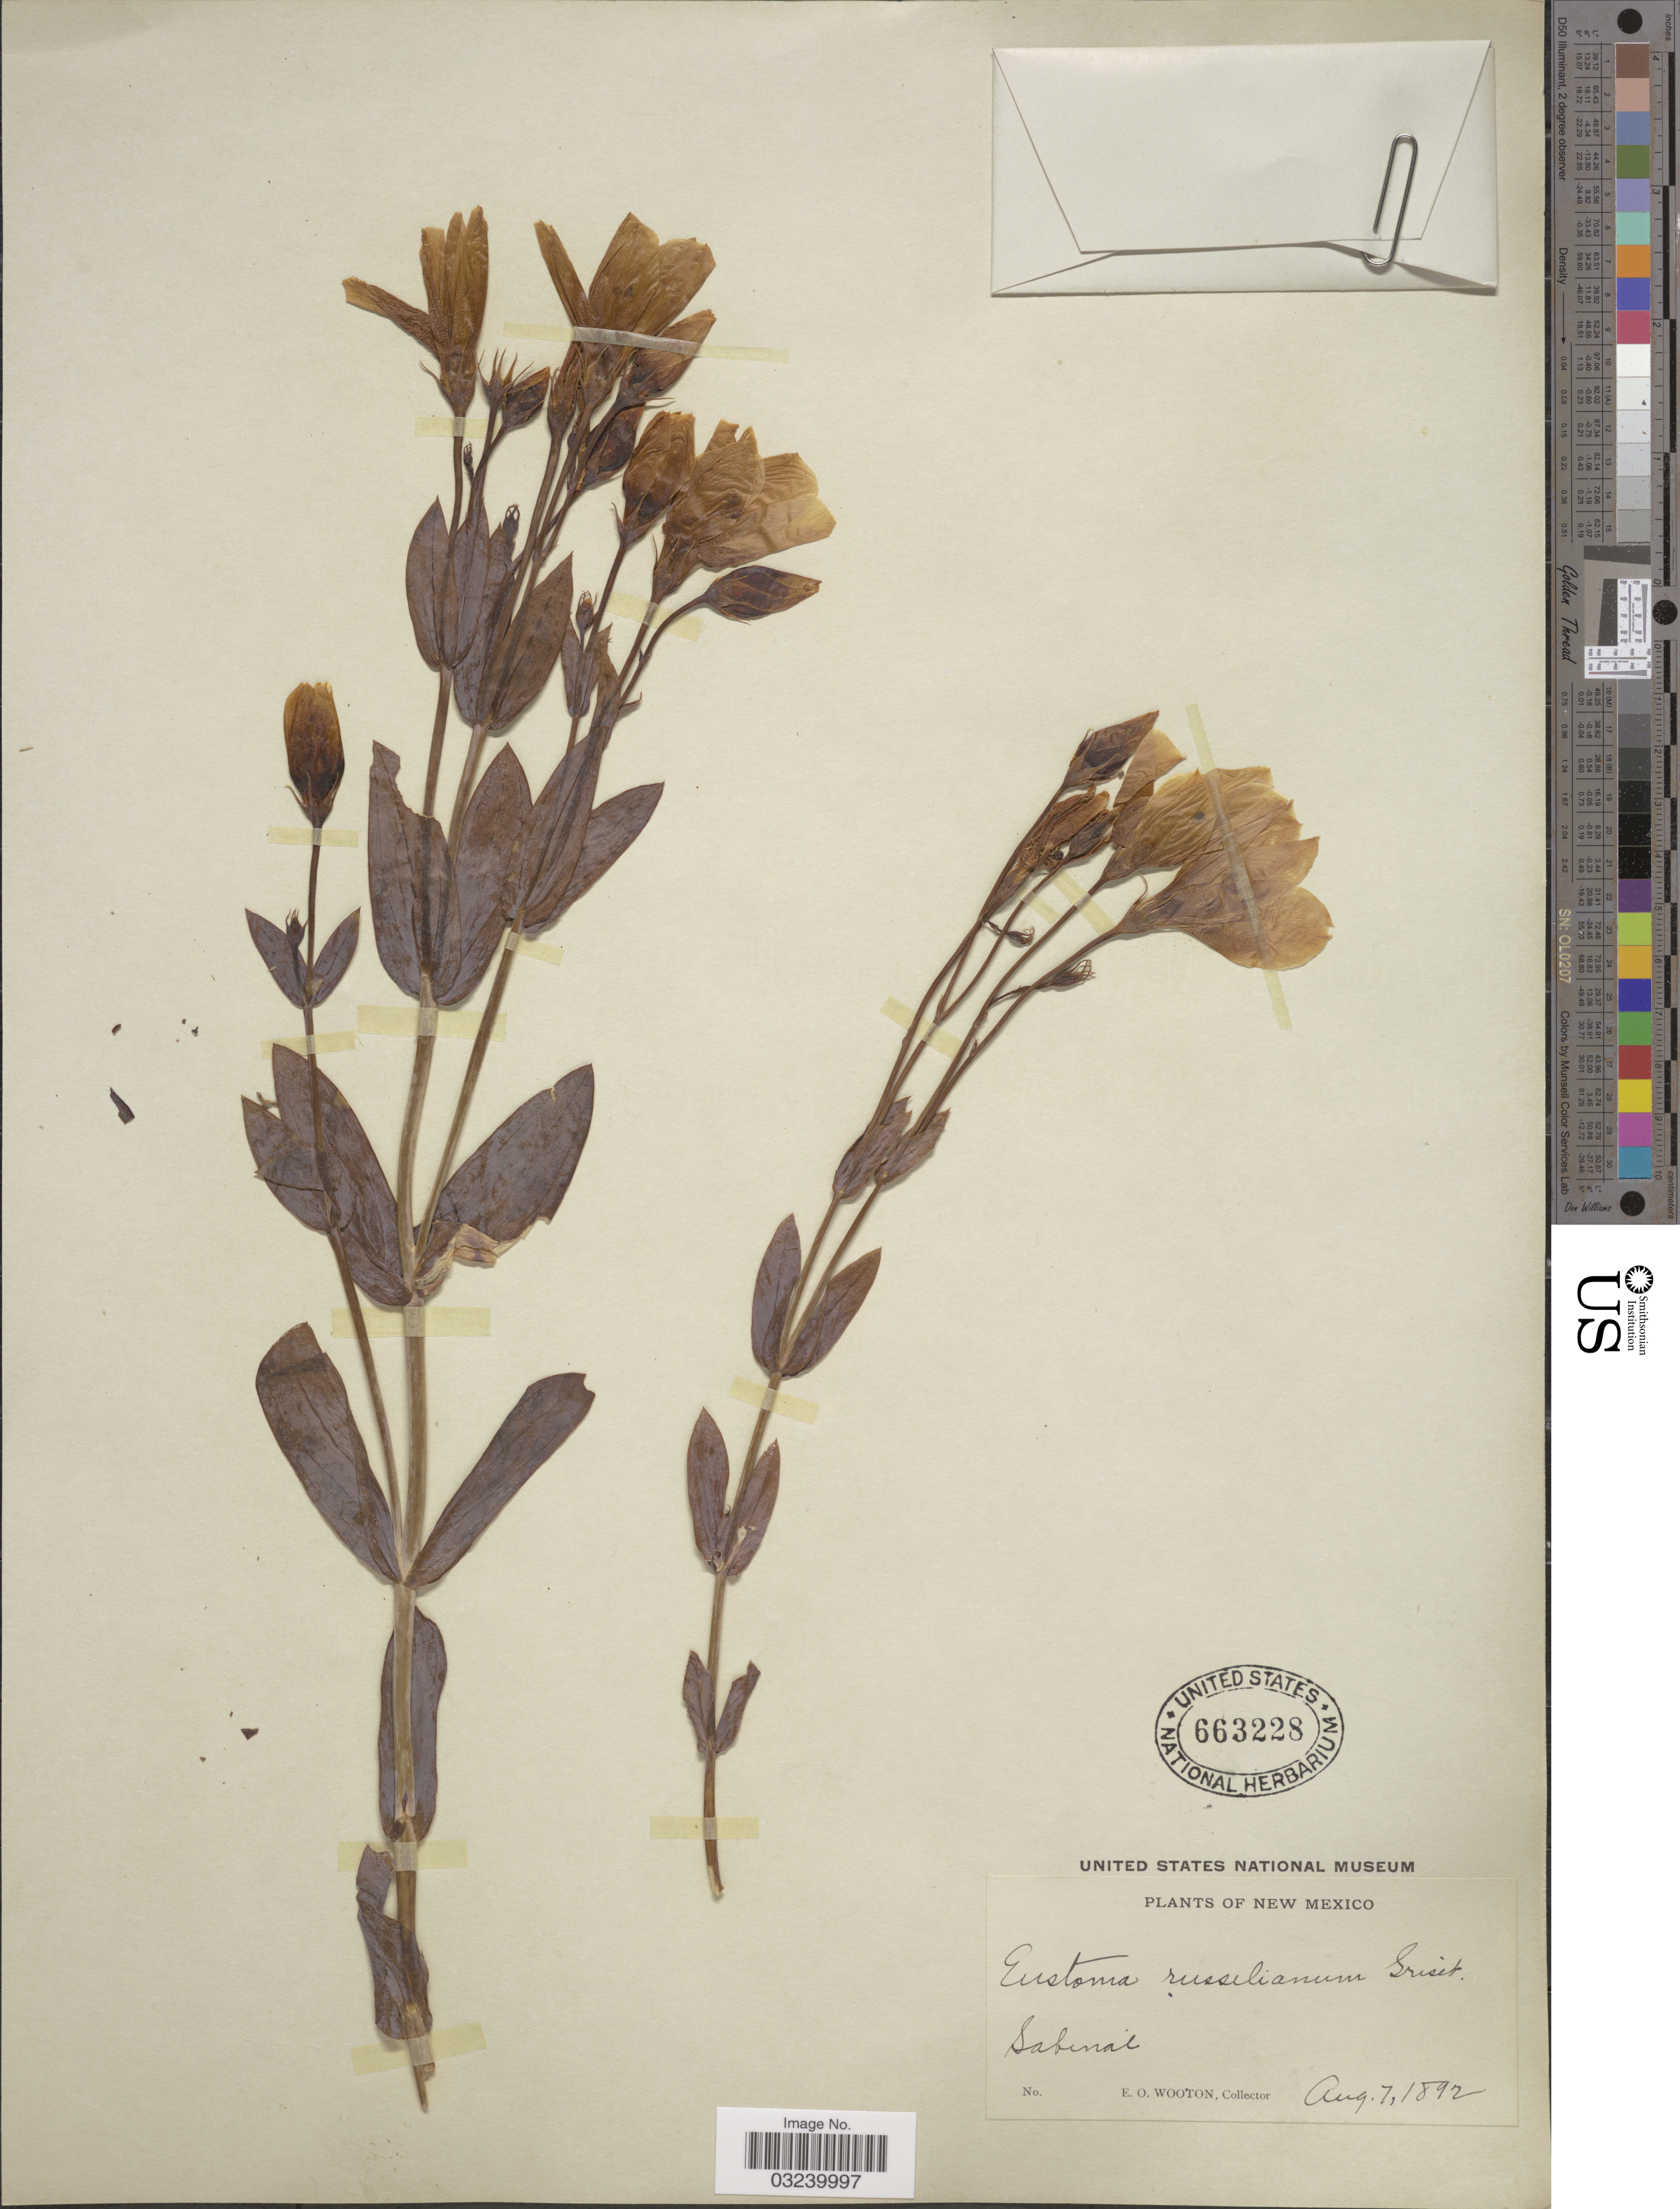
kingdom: Plantae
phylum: Tracheophyta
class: Magnoliopsida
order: Gentianales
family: Gentianaceae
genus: Eustoma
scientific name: Eustoma exaltatum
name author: (L.) Salisb. ex Don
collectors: E. O. Wooton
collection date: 1892-08-07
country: United States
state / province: New Mexico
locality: Sabinal.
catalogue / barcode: US 663228